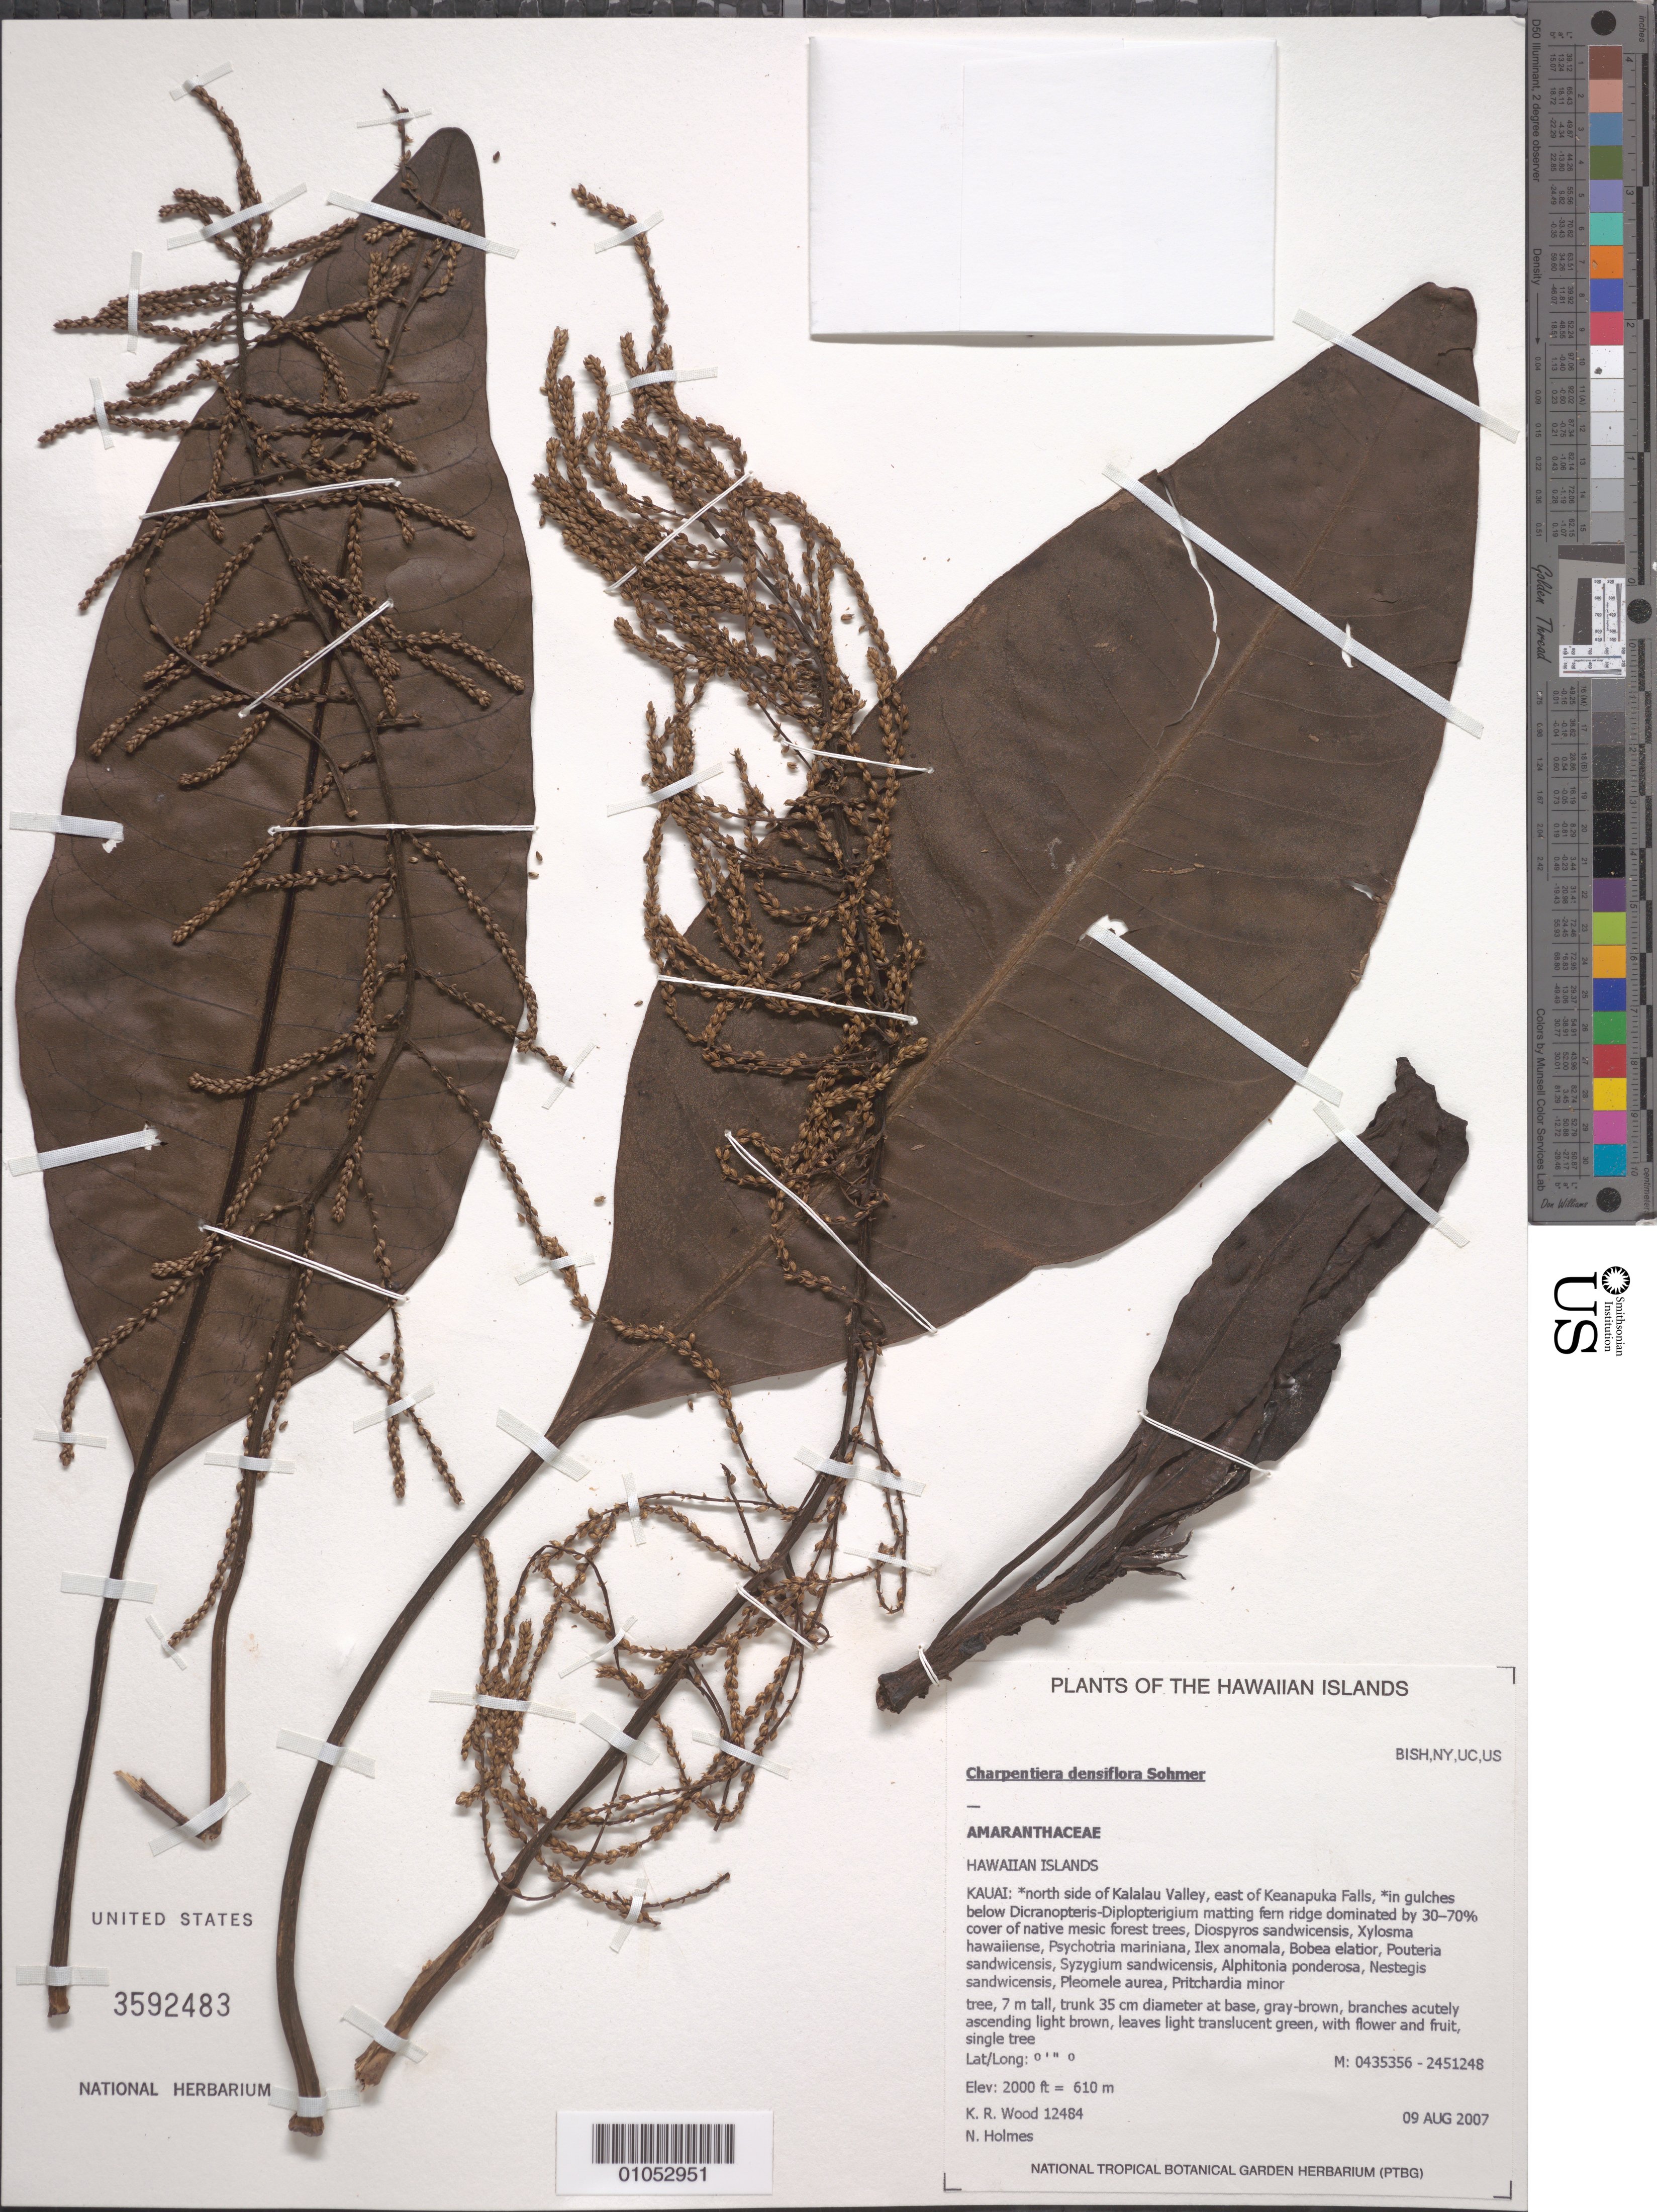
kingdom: Plantae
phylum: Tracheophyta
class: Magnoliopsida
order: Caryophyllales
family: Amaranthaceae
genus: Charpentiera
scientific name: Charpentiera densiflora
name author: Sohmer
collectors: K. R. Wood & N. Holmes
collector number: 12484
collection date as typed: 9 Aug 2007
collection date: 2007-08-09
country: United States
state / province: Hawaii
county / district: Kauai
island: Kaua'i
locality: North side of Kalalau Valley, east of Keanapuka Falls.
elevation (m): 610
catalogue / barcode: US 3592483